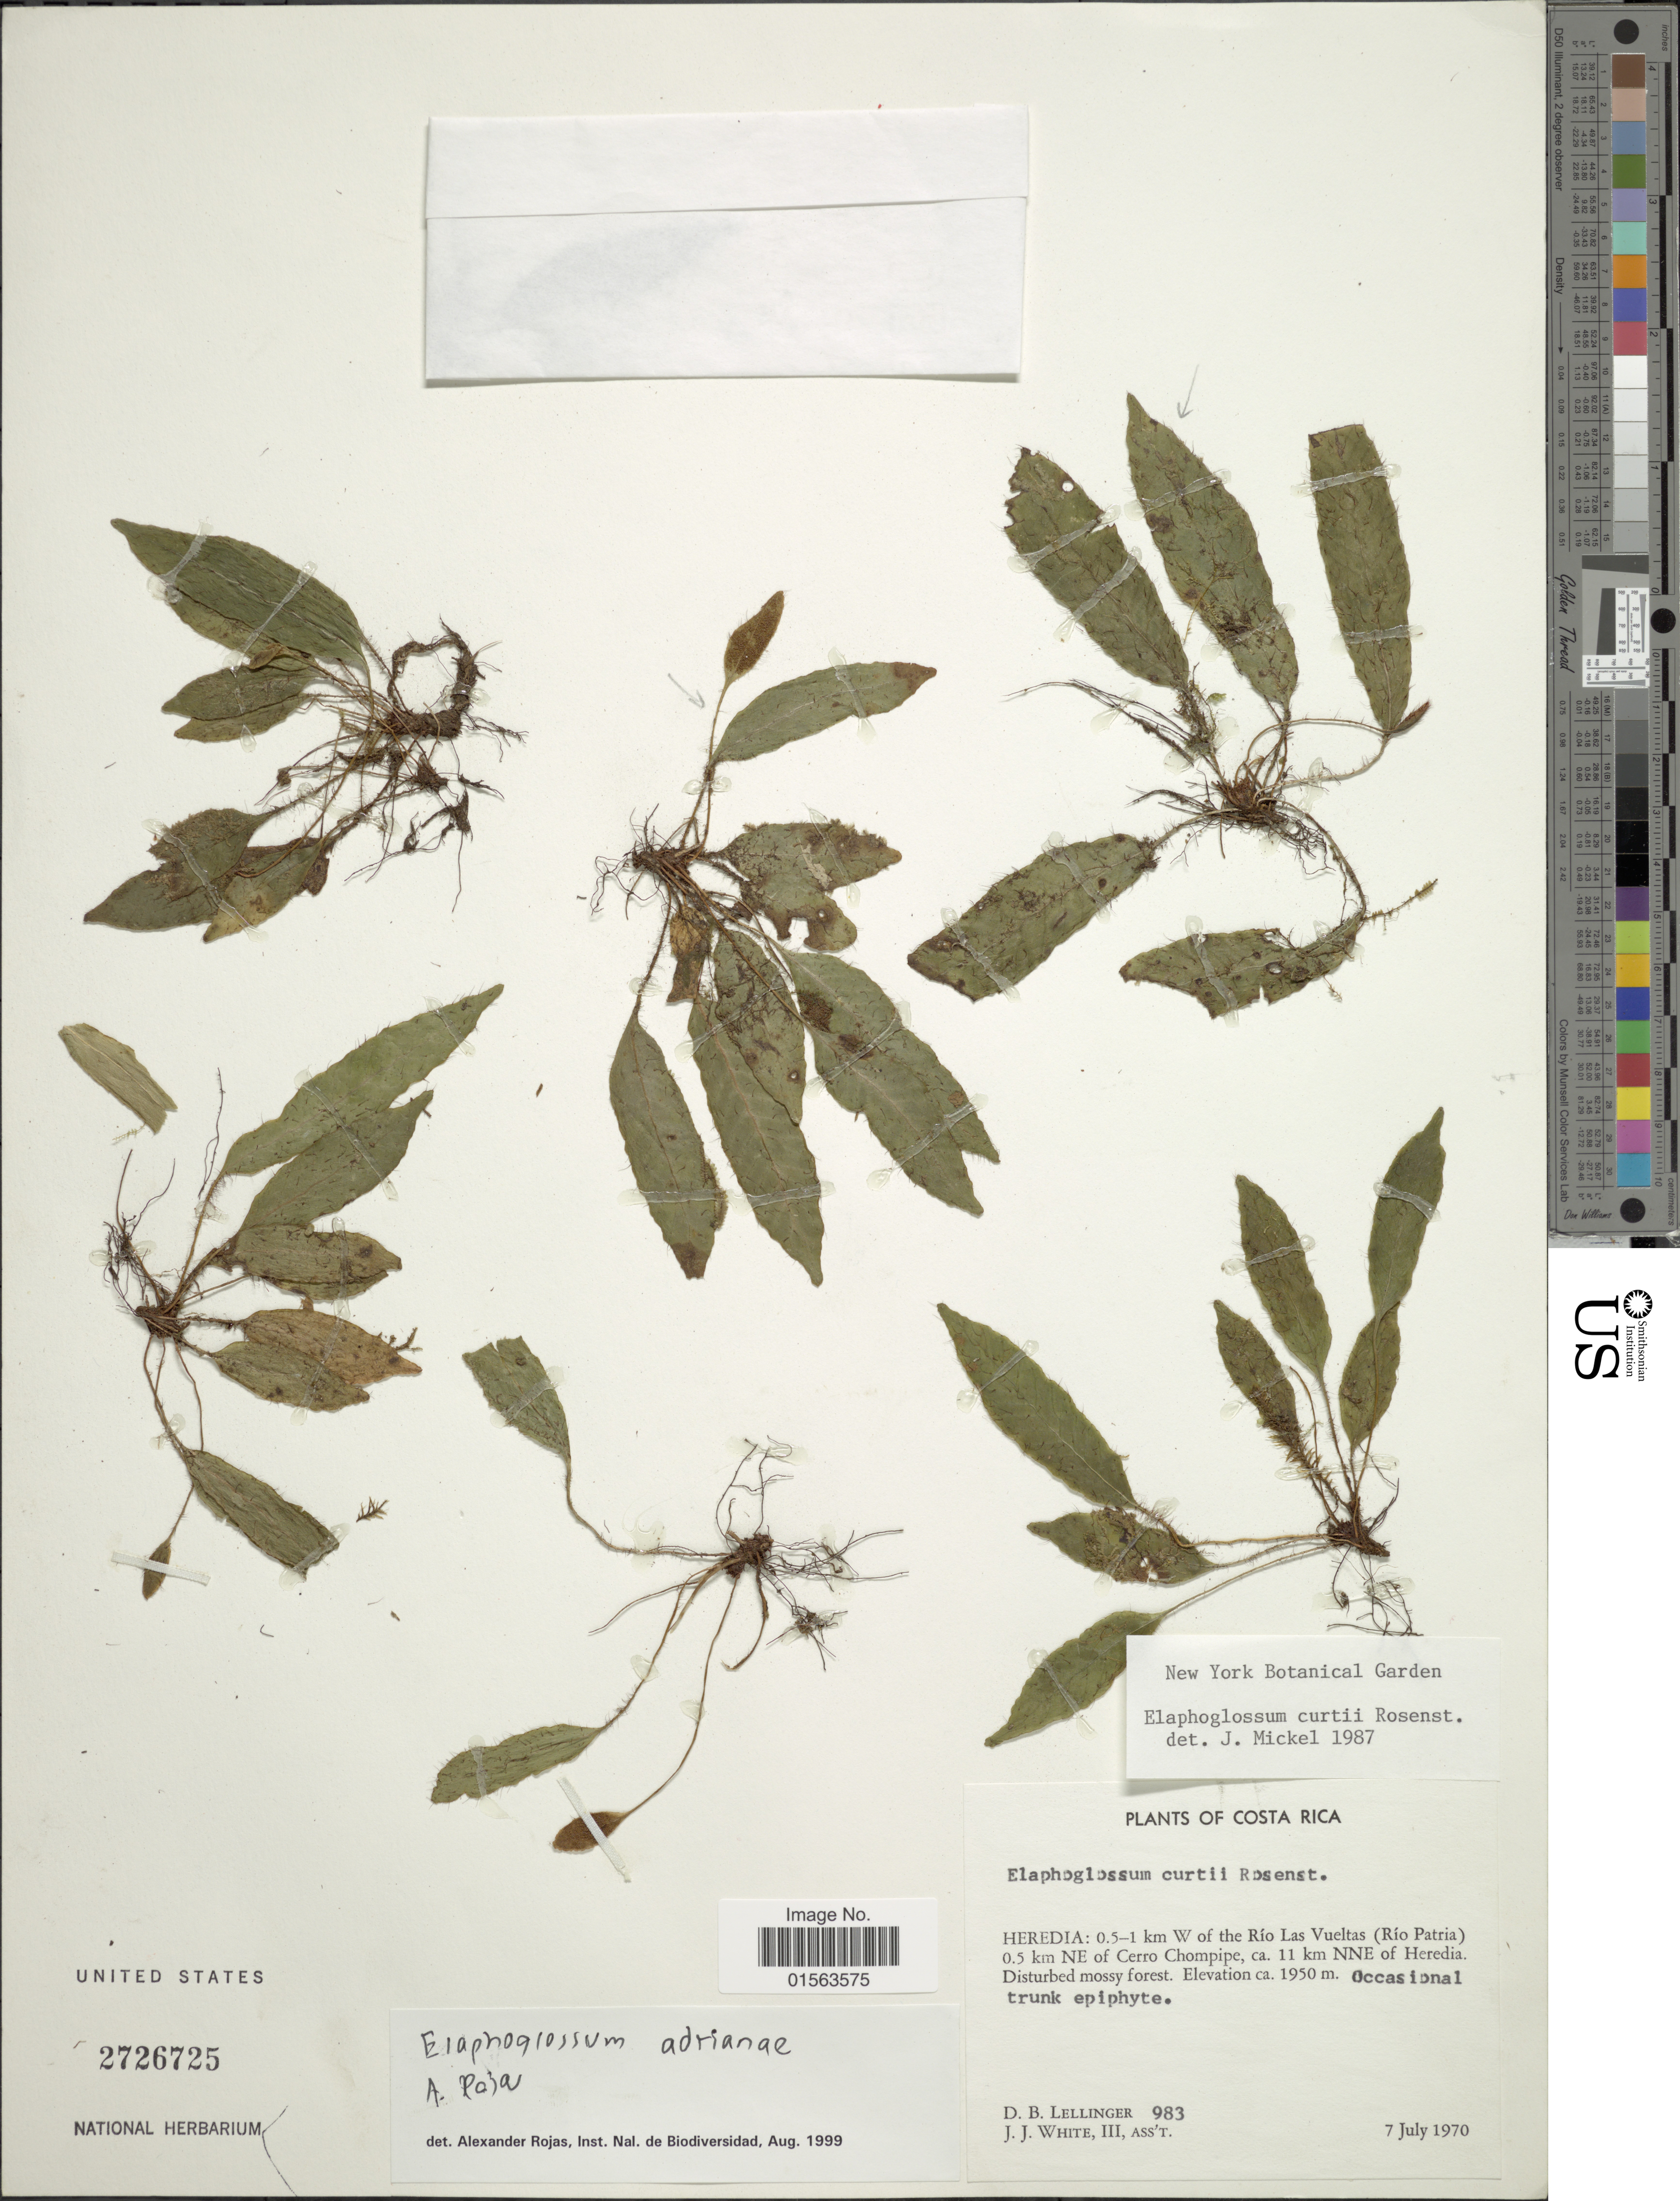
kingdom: Plantae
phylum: Tracheophyta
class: Polypodiopsida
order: Polypodiales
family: Dryopteridaceae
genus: Elaphoglossum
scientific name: Elaphoglossum curtii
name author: Rosenst.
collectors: P. Sintenis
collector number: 428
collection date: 1884-11-13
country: Puerto Rico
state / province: Maricao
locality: Portoricenses, Maricao in sylvi ad arbores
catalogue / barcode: US 833838